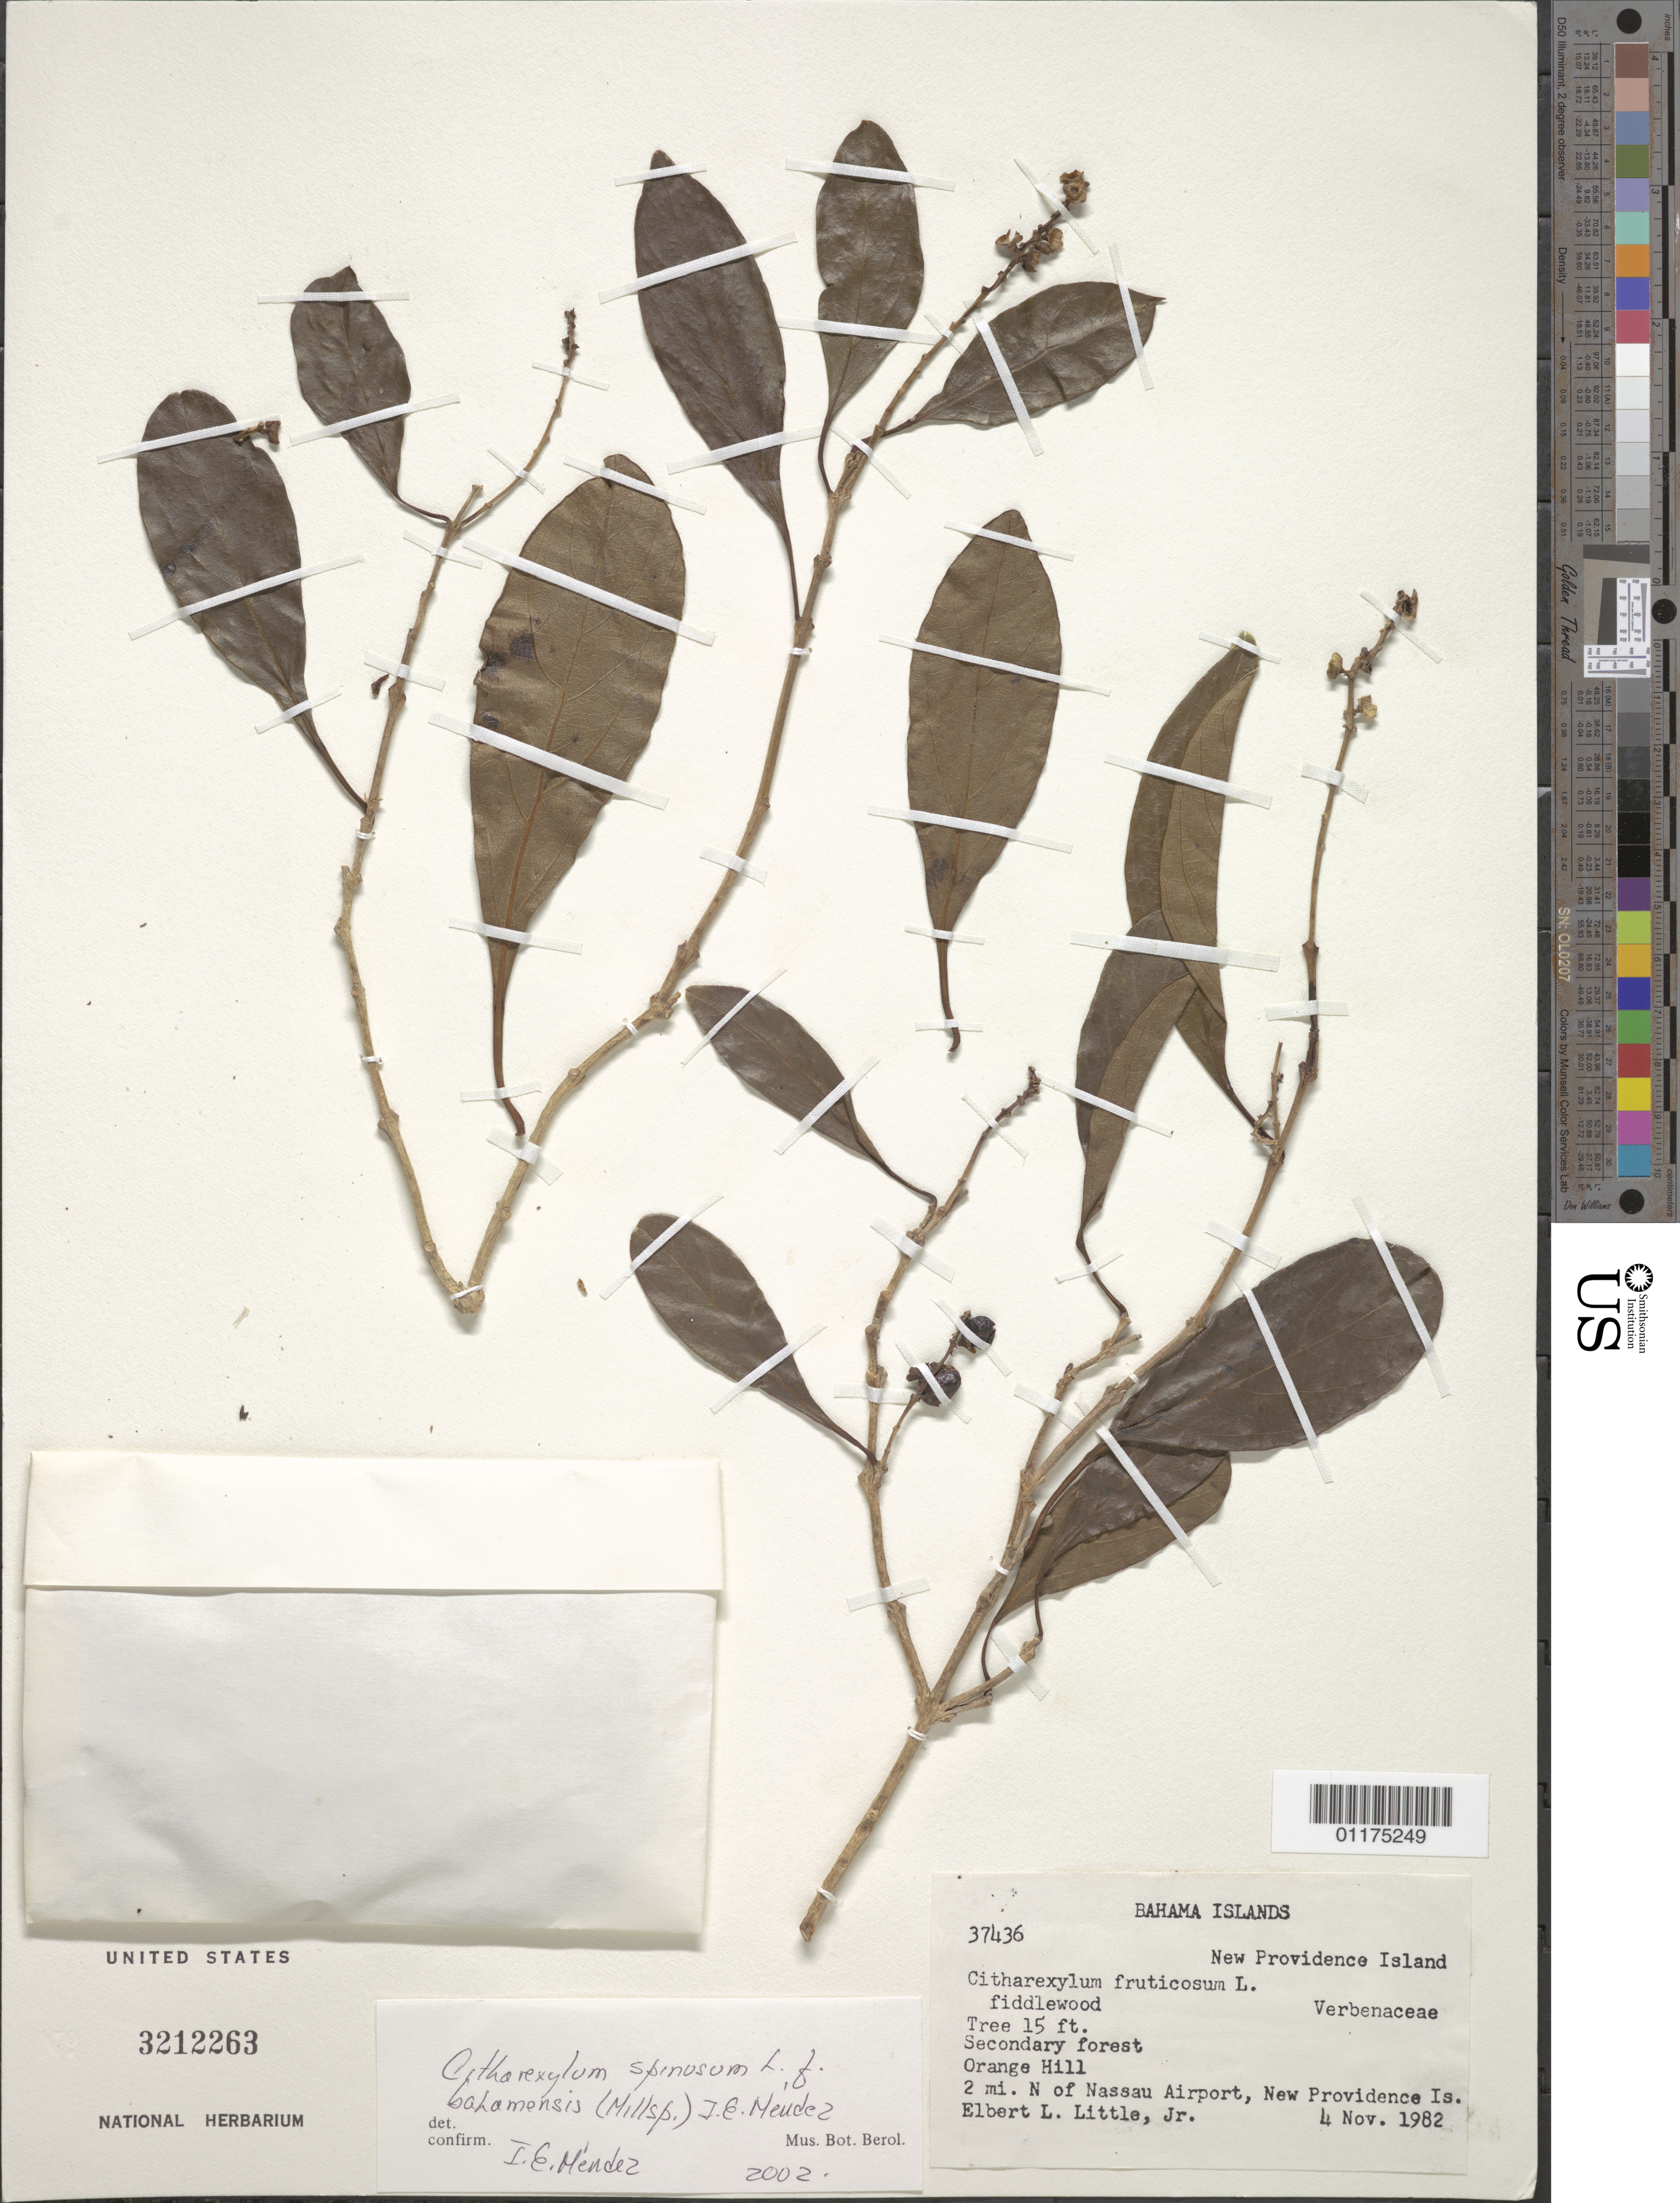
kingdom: Plantae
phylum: Tracheophyta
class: Magnoliopsida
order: Lamiales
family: Verbenaceae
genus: Citharexylum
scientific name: Citharexylum spinosum f. bahamensis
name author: (Millsp.) I.E. Méndez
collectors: E. L. Little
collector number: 37436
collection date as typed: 04 Nov 1982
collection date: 1982-11-04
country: Bahamas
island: New Providence I.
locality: Orange Hill, 2mi N of Nassau Airport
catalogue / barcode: US 3212263